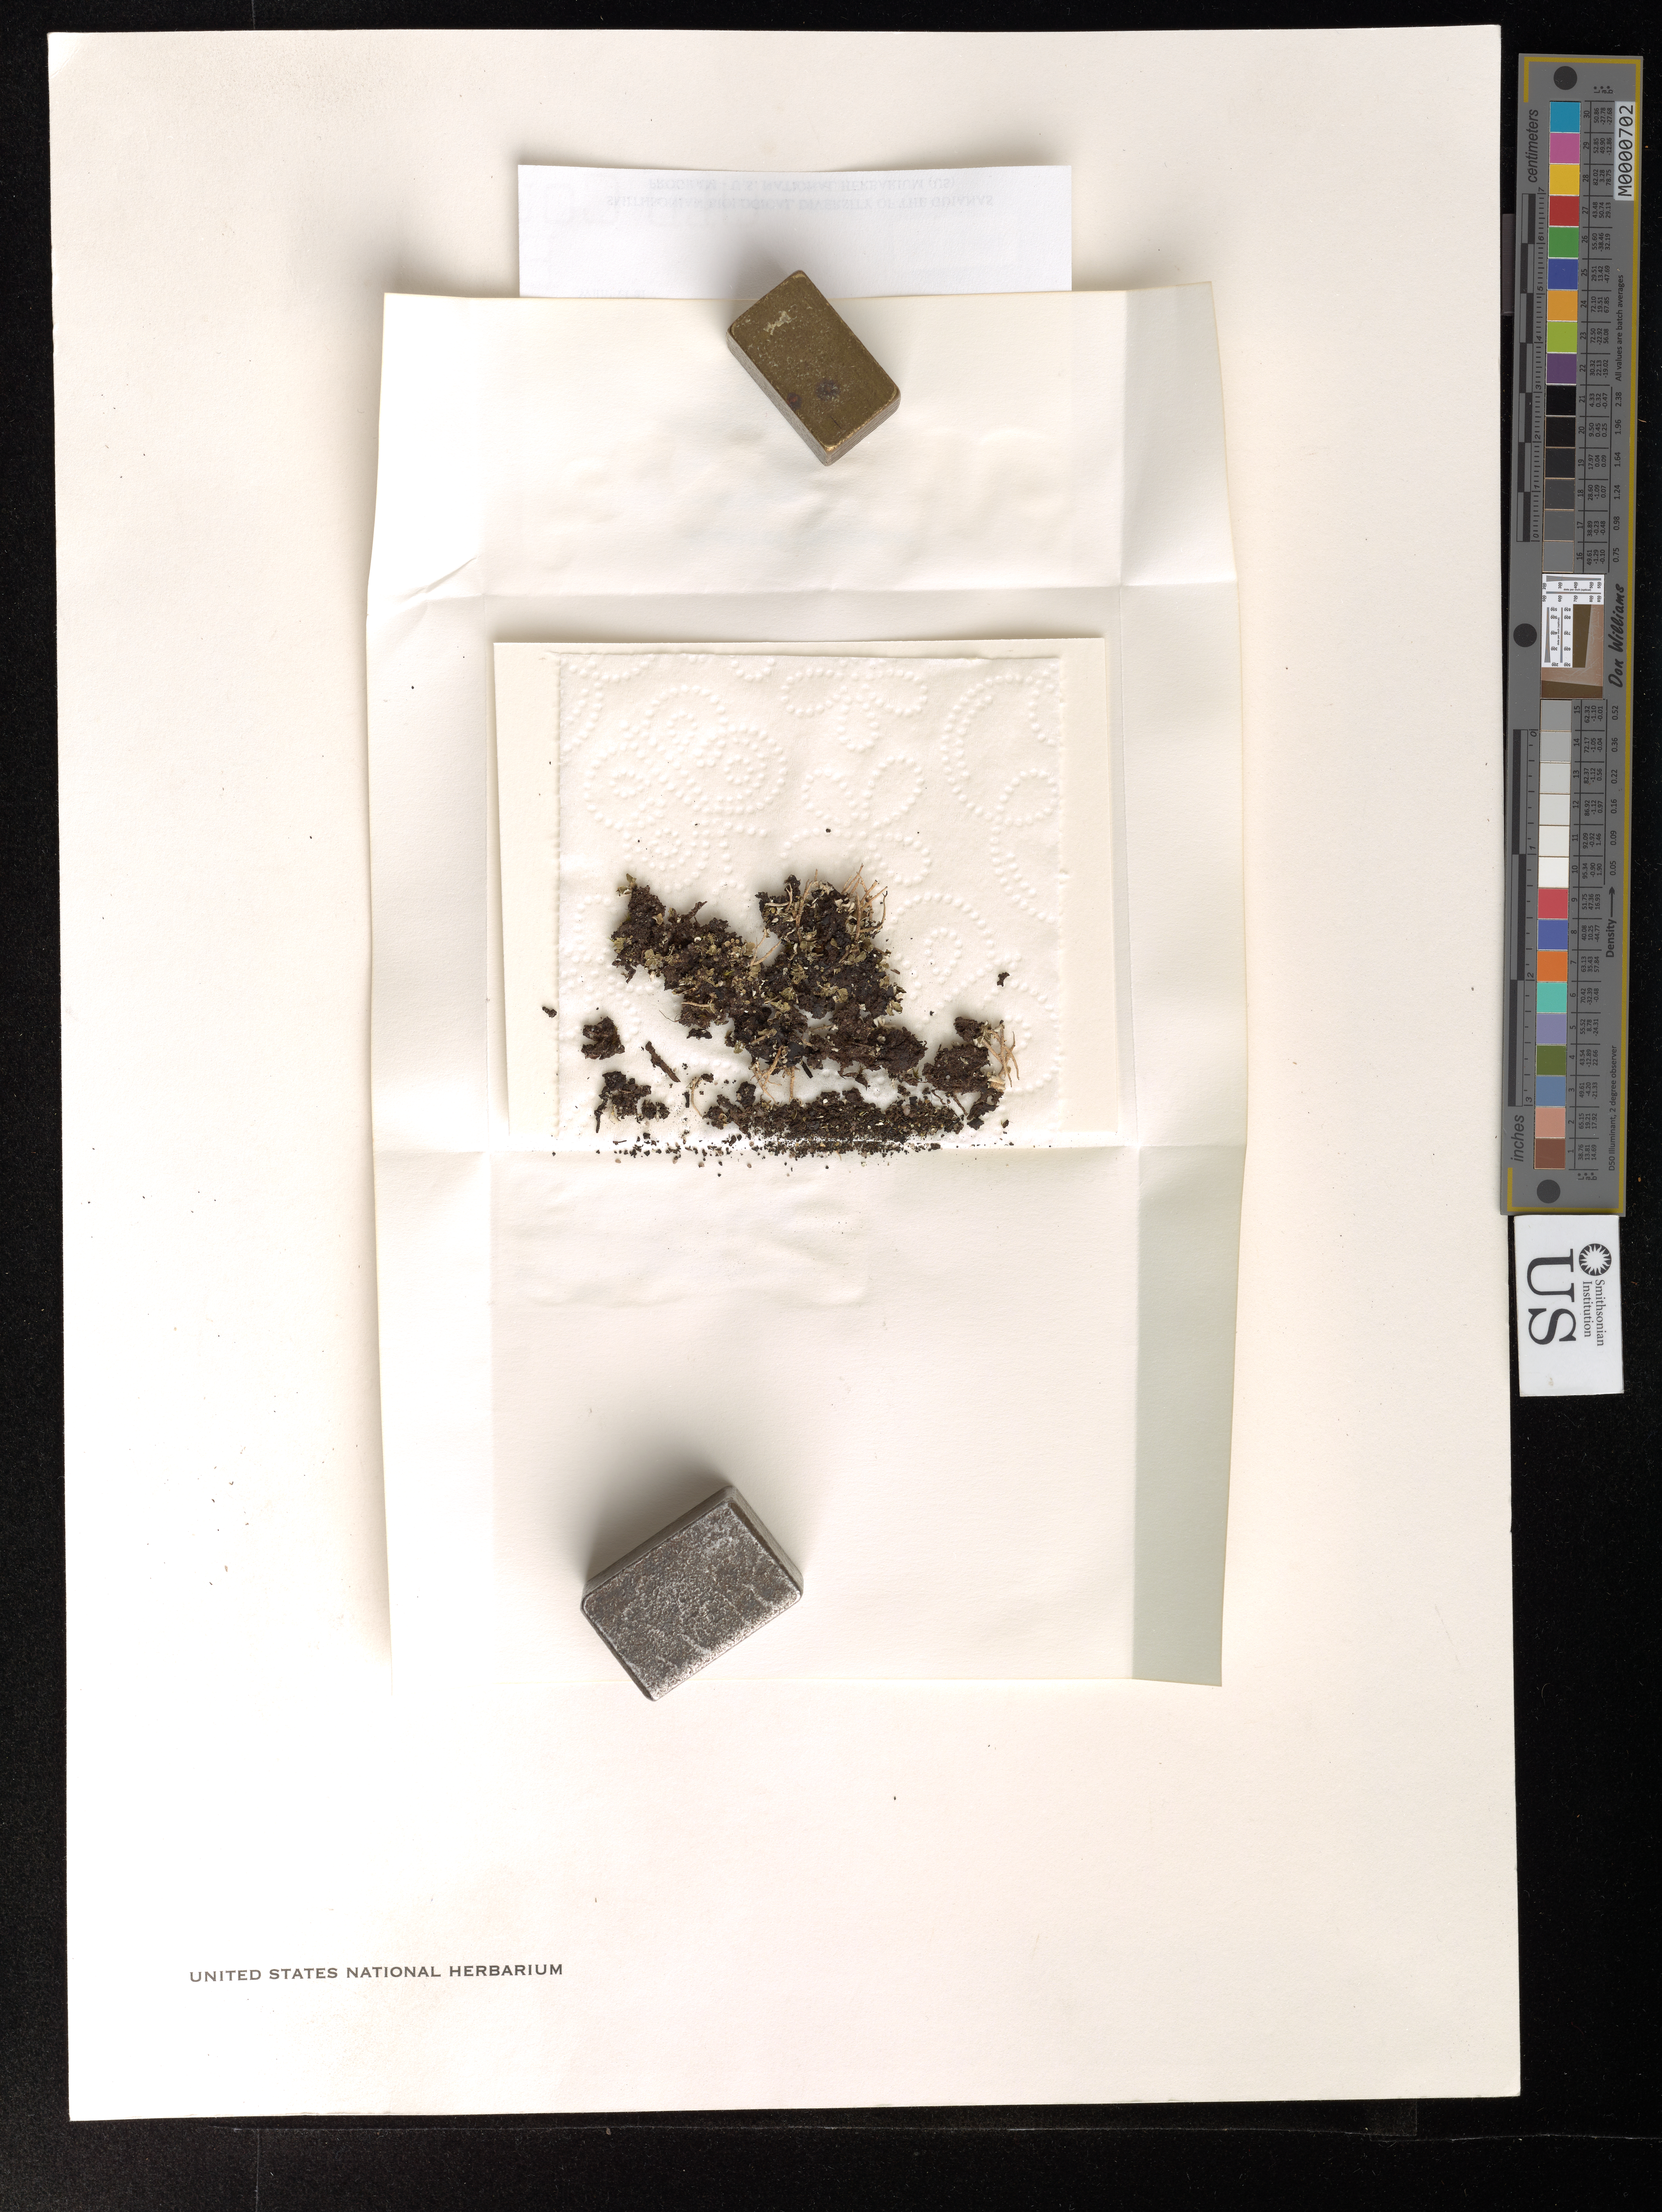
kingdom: Fungi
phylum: Ascomycota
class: Lecanoromycetes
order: Lecanorales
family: Cladoniaceae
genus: Cladonia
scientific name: Cladonia pityrophylla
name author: Nyl.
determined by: Ahti, Teuvo T.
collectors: T. T. Ahti et al.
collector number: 52982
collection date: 1996-02-14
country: Guyana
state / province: Potaro-Siparuni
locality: Kaieteur Falls National Park; at site of old guesthouse.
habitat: Rocky savanna patches in premontane mesophilous forest.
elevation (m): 400